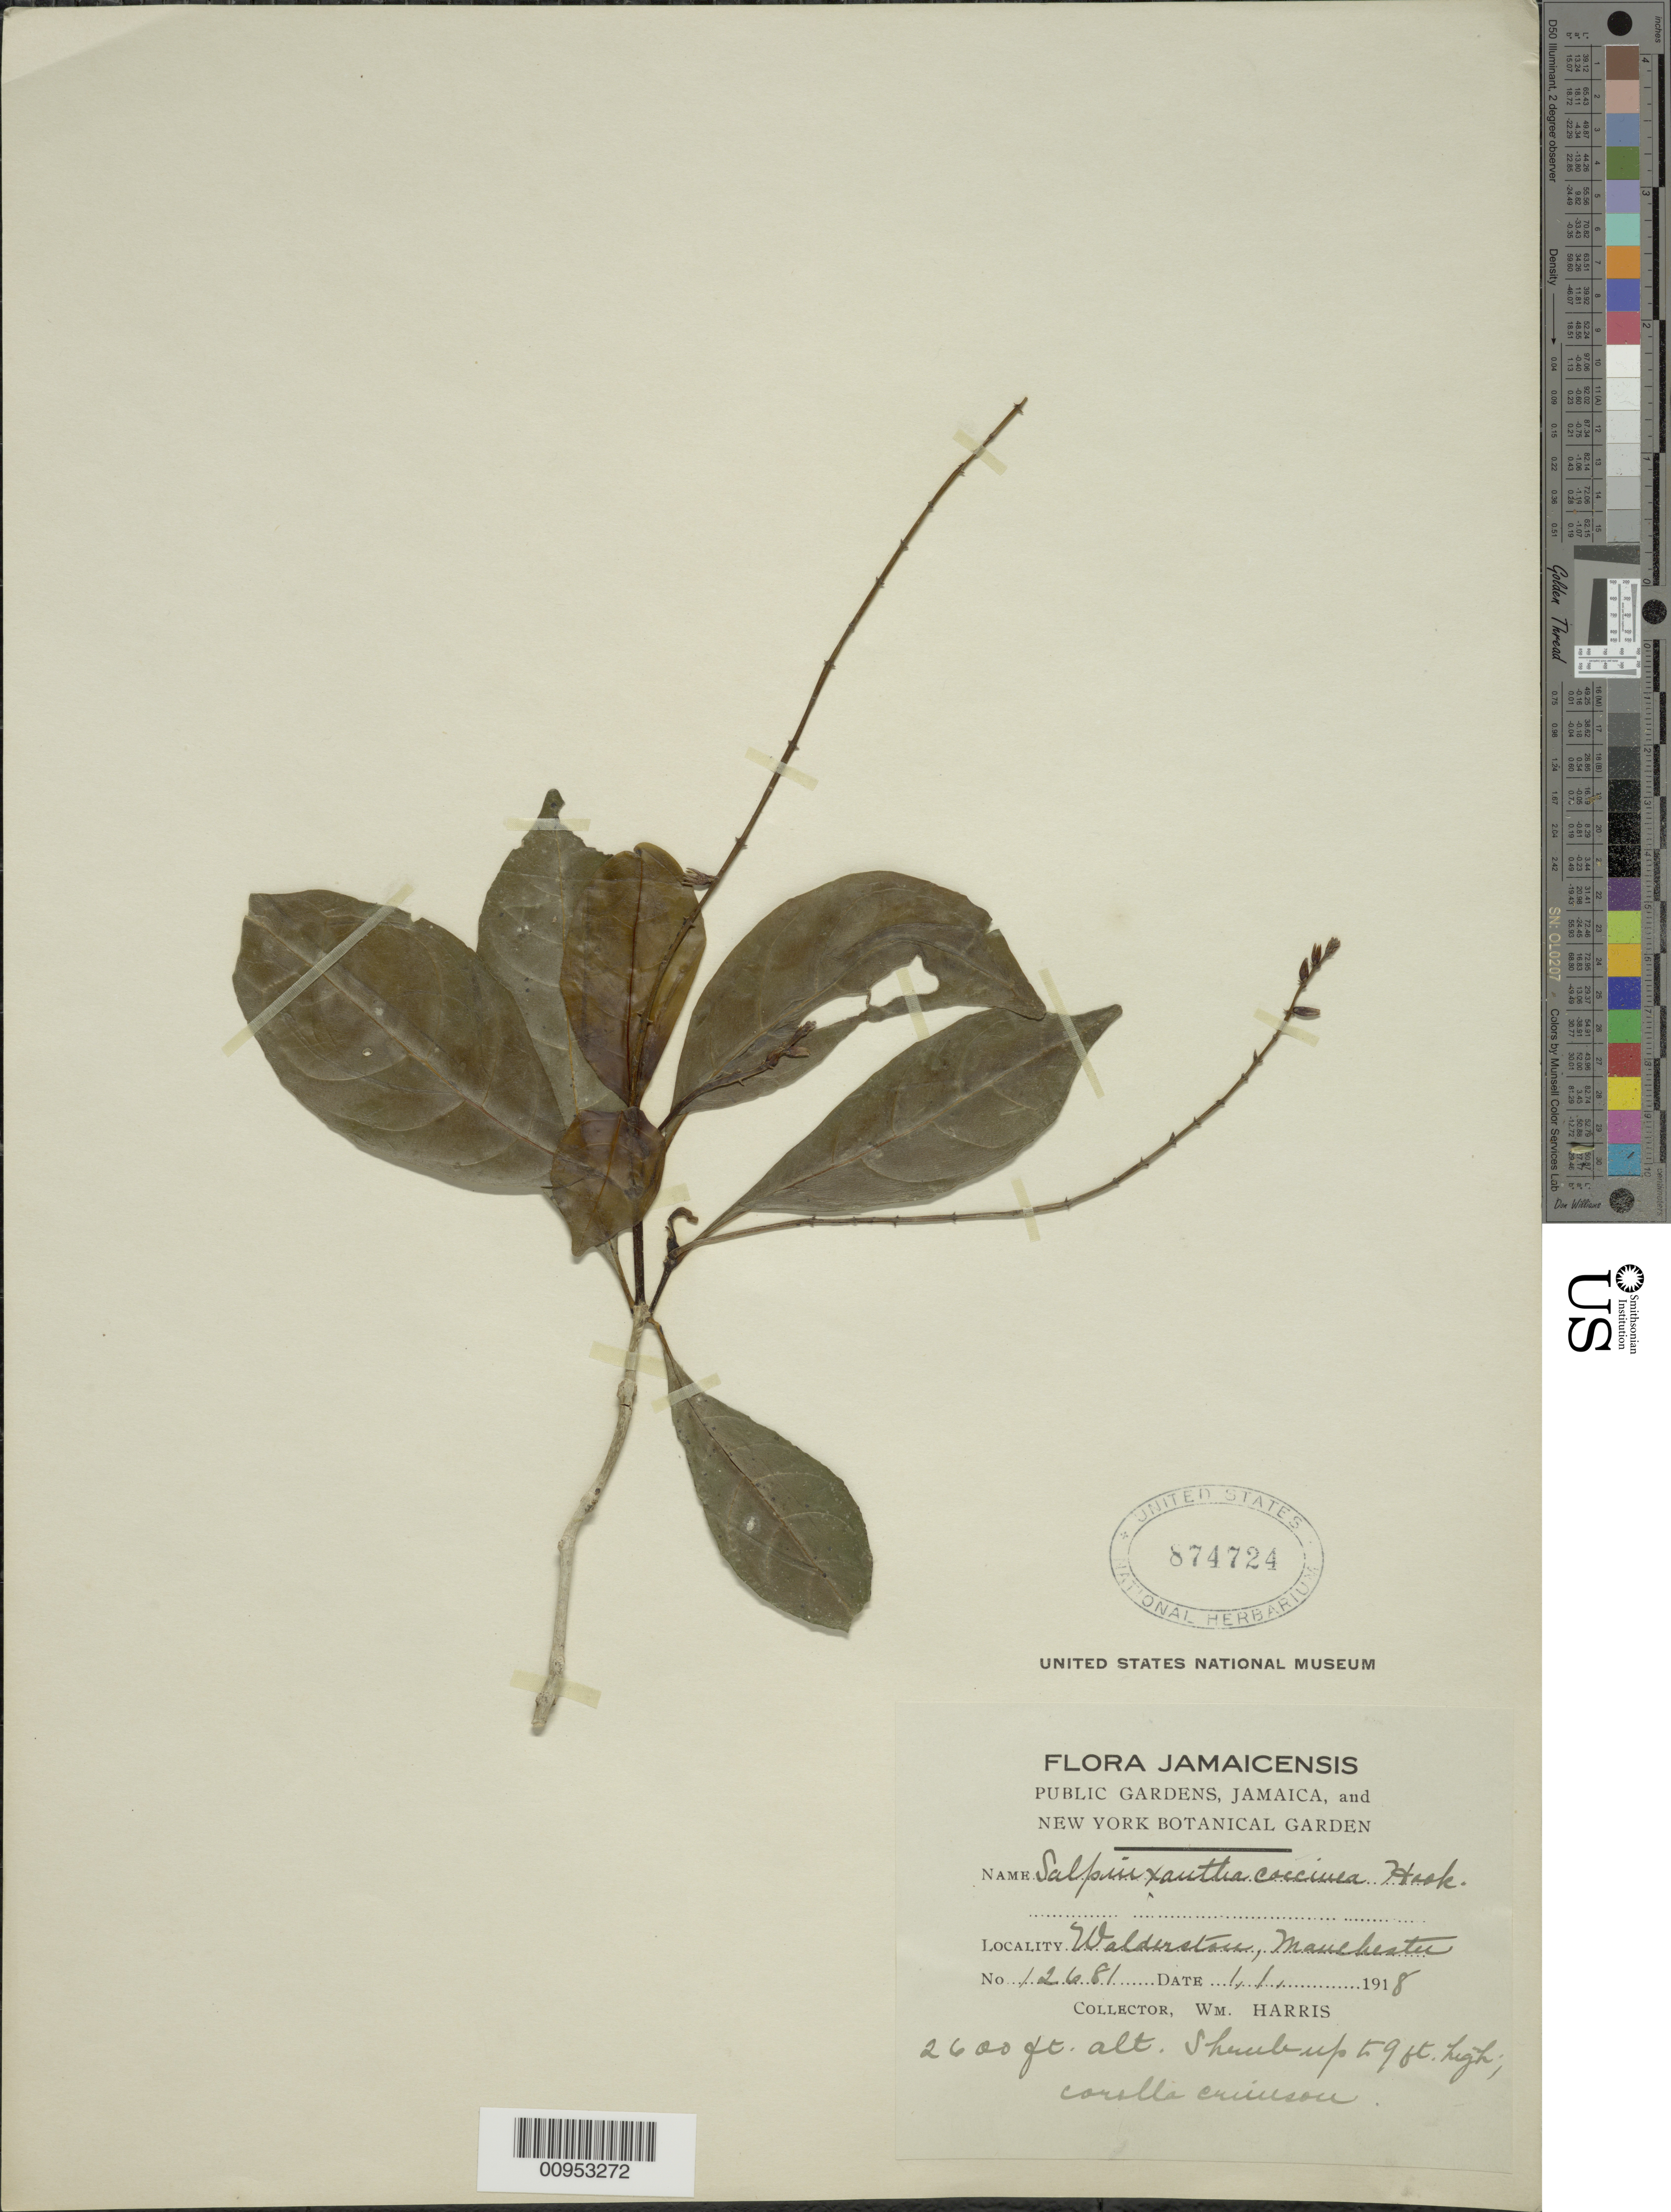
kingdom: Plantae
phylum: Tracheophyta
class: Magnoliopsida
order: Lamiales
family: Acanthaceae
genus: Salpixantha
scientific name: Salpixantha coccinea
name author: Hook.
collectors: W. H. Harris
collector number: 12681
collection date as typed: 01 Jan 1918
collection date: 1918-01-01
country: Jamaica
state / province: Manchester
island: Jamaica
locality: Walderston, Manchester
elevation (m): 792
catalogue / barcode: US 874724